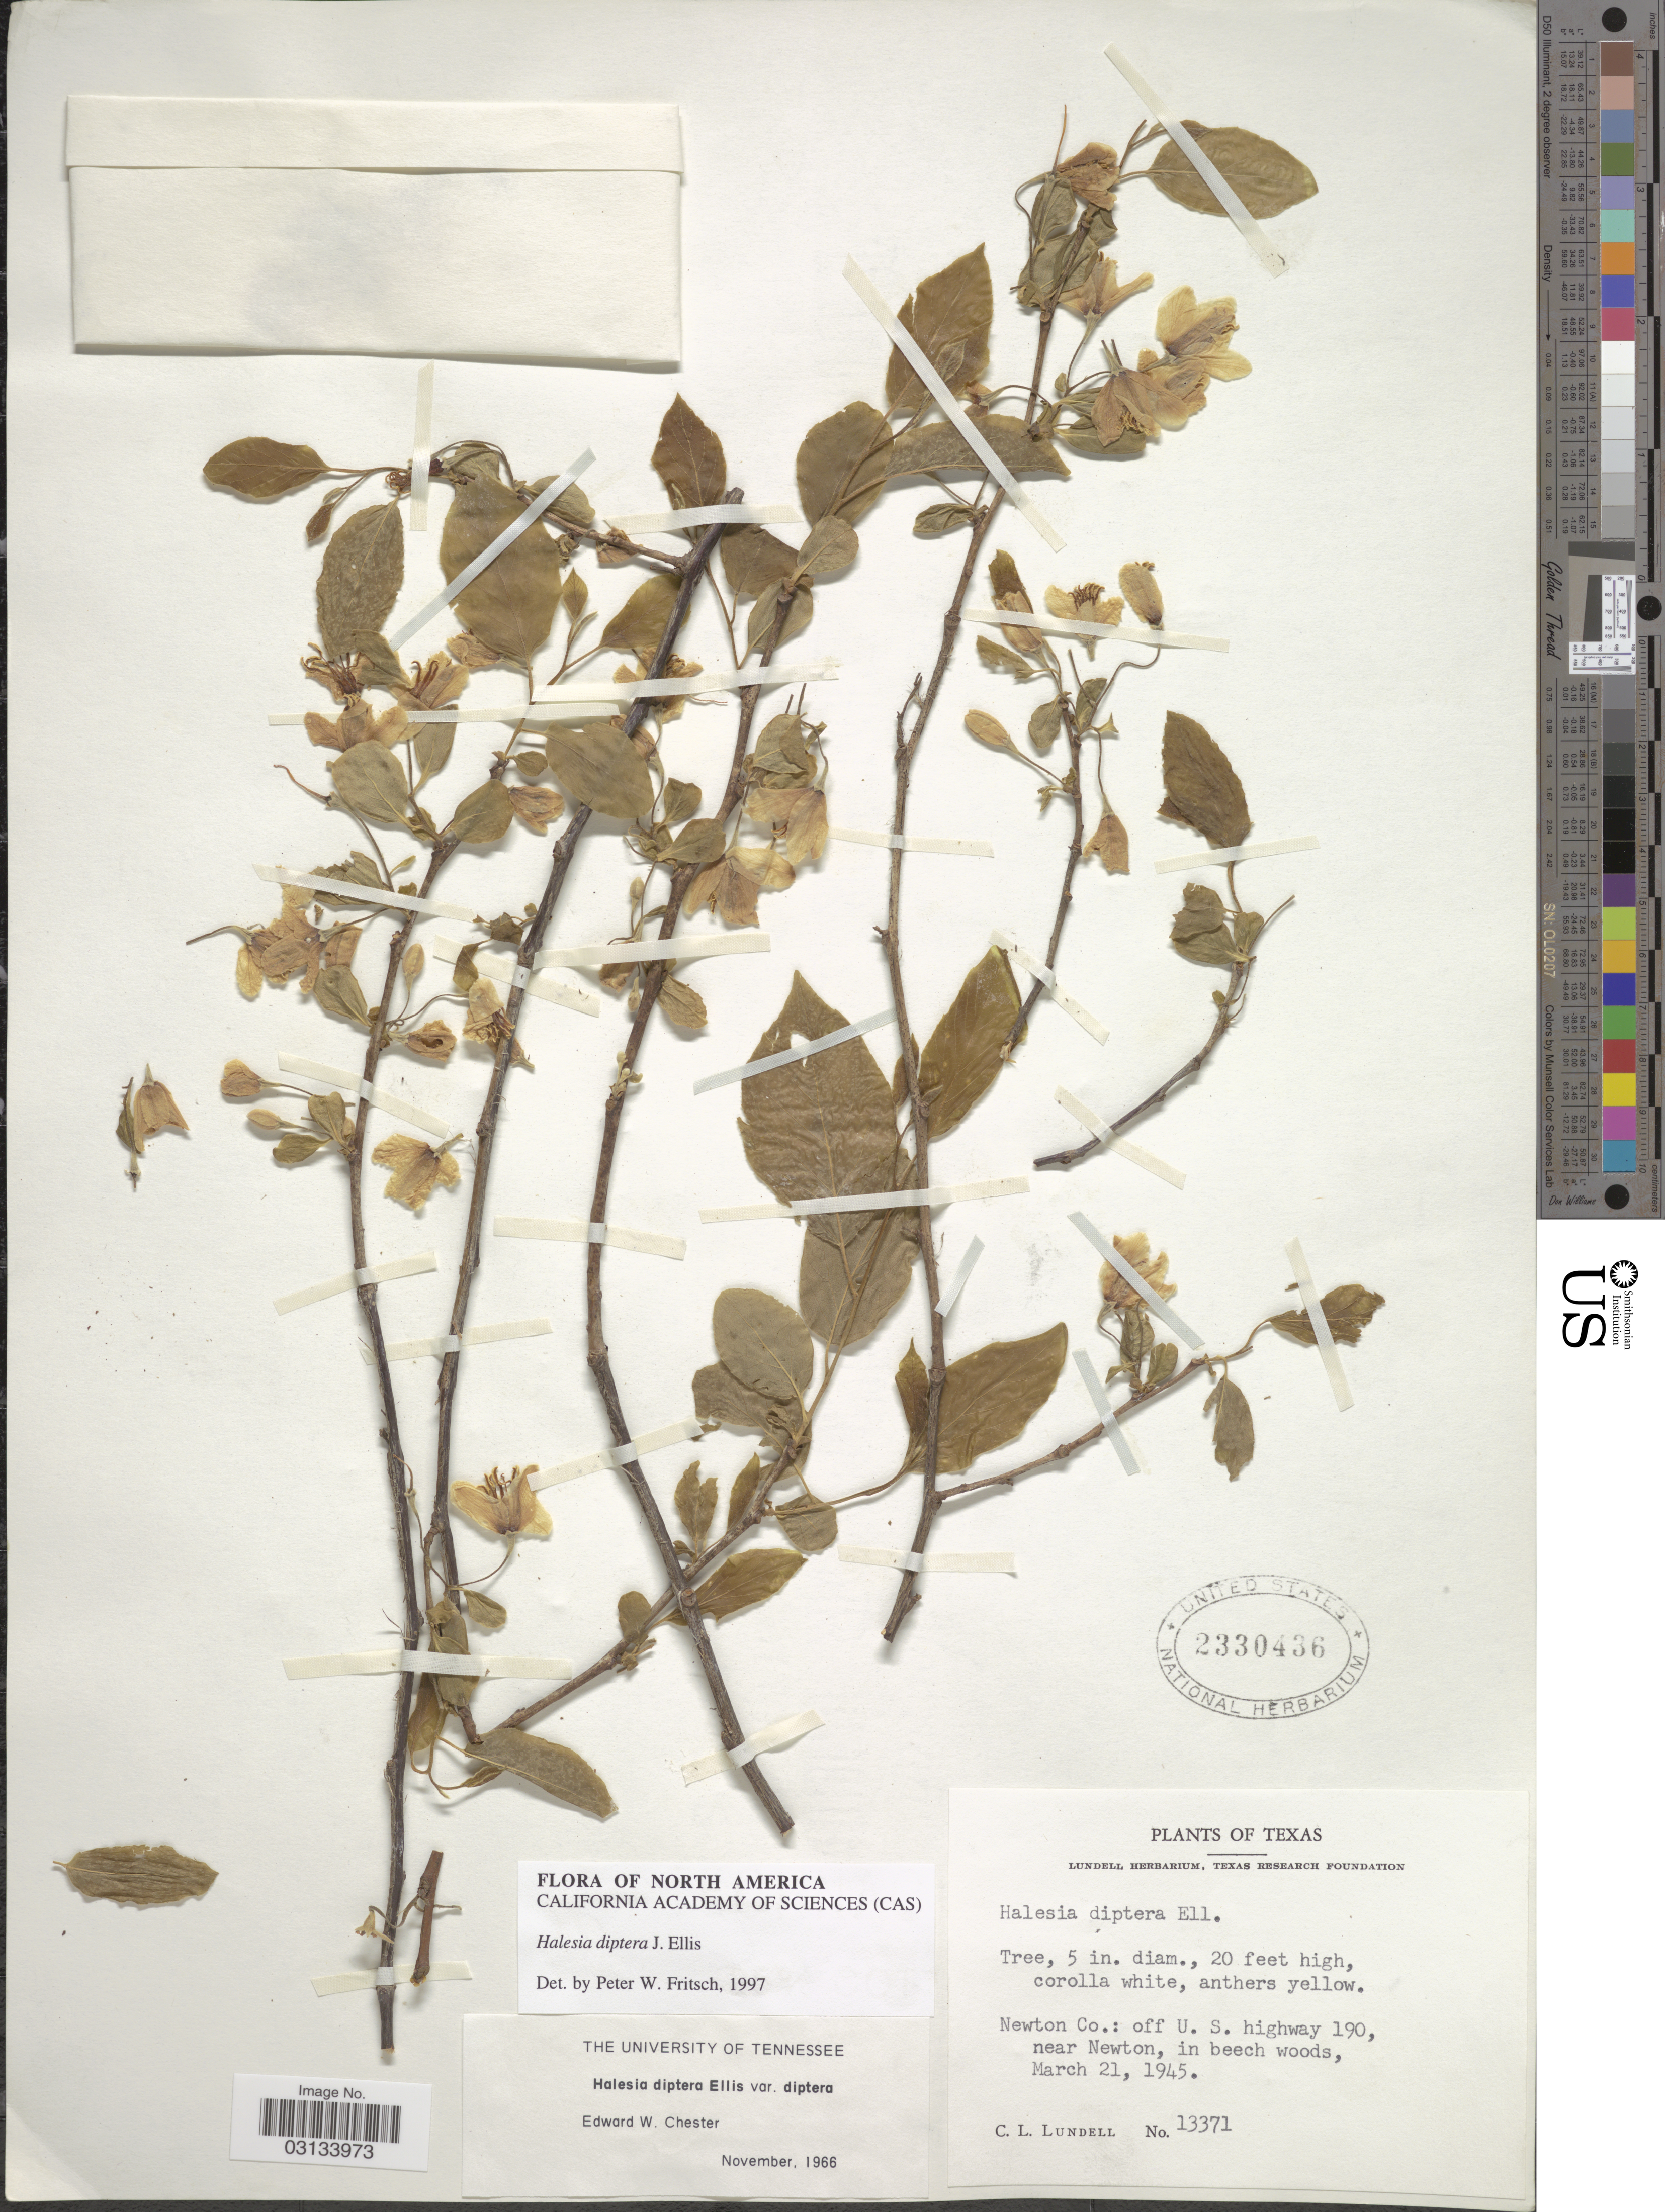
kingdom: Plantae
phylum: Tracheophyta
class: Magnoliopsida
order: Ericales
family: Styracaceae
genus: Halesia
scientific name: Halesia diptera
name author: J. Ellis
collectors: C. L. Lundell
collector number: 13371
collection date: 1945-03-21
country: United States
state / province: Texas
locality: Newton Co.: off U. S. highway 190, near Newton.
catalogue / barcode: US 2330436